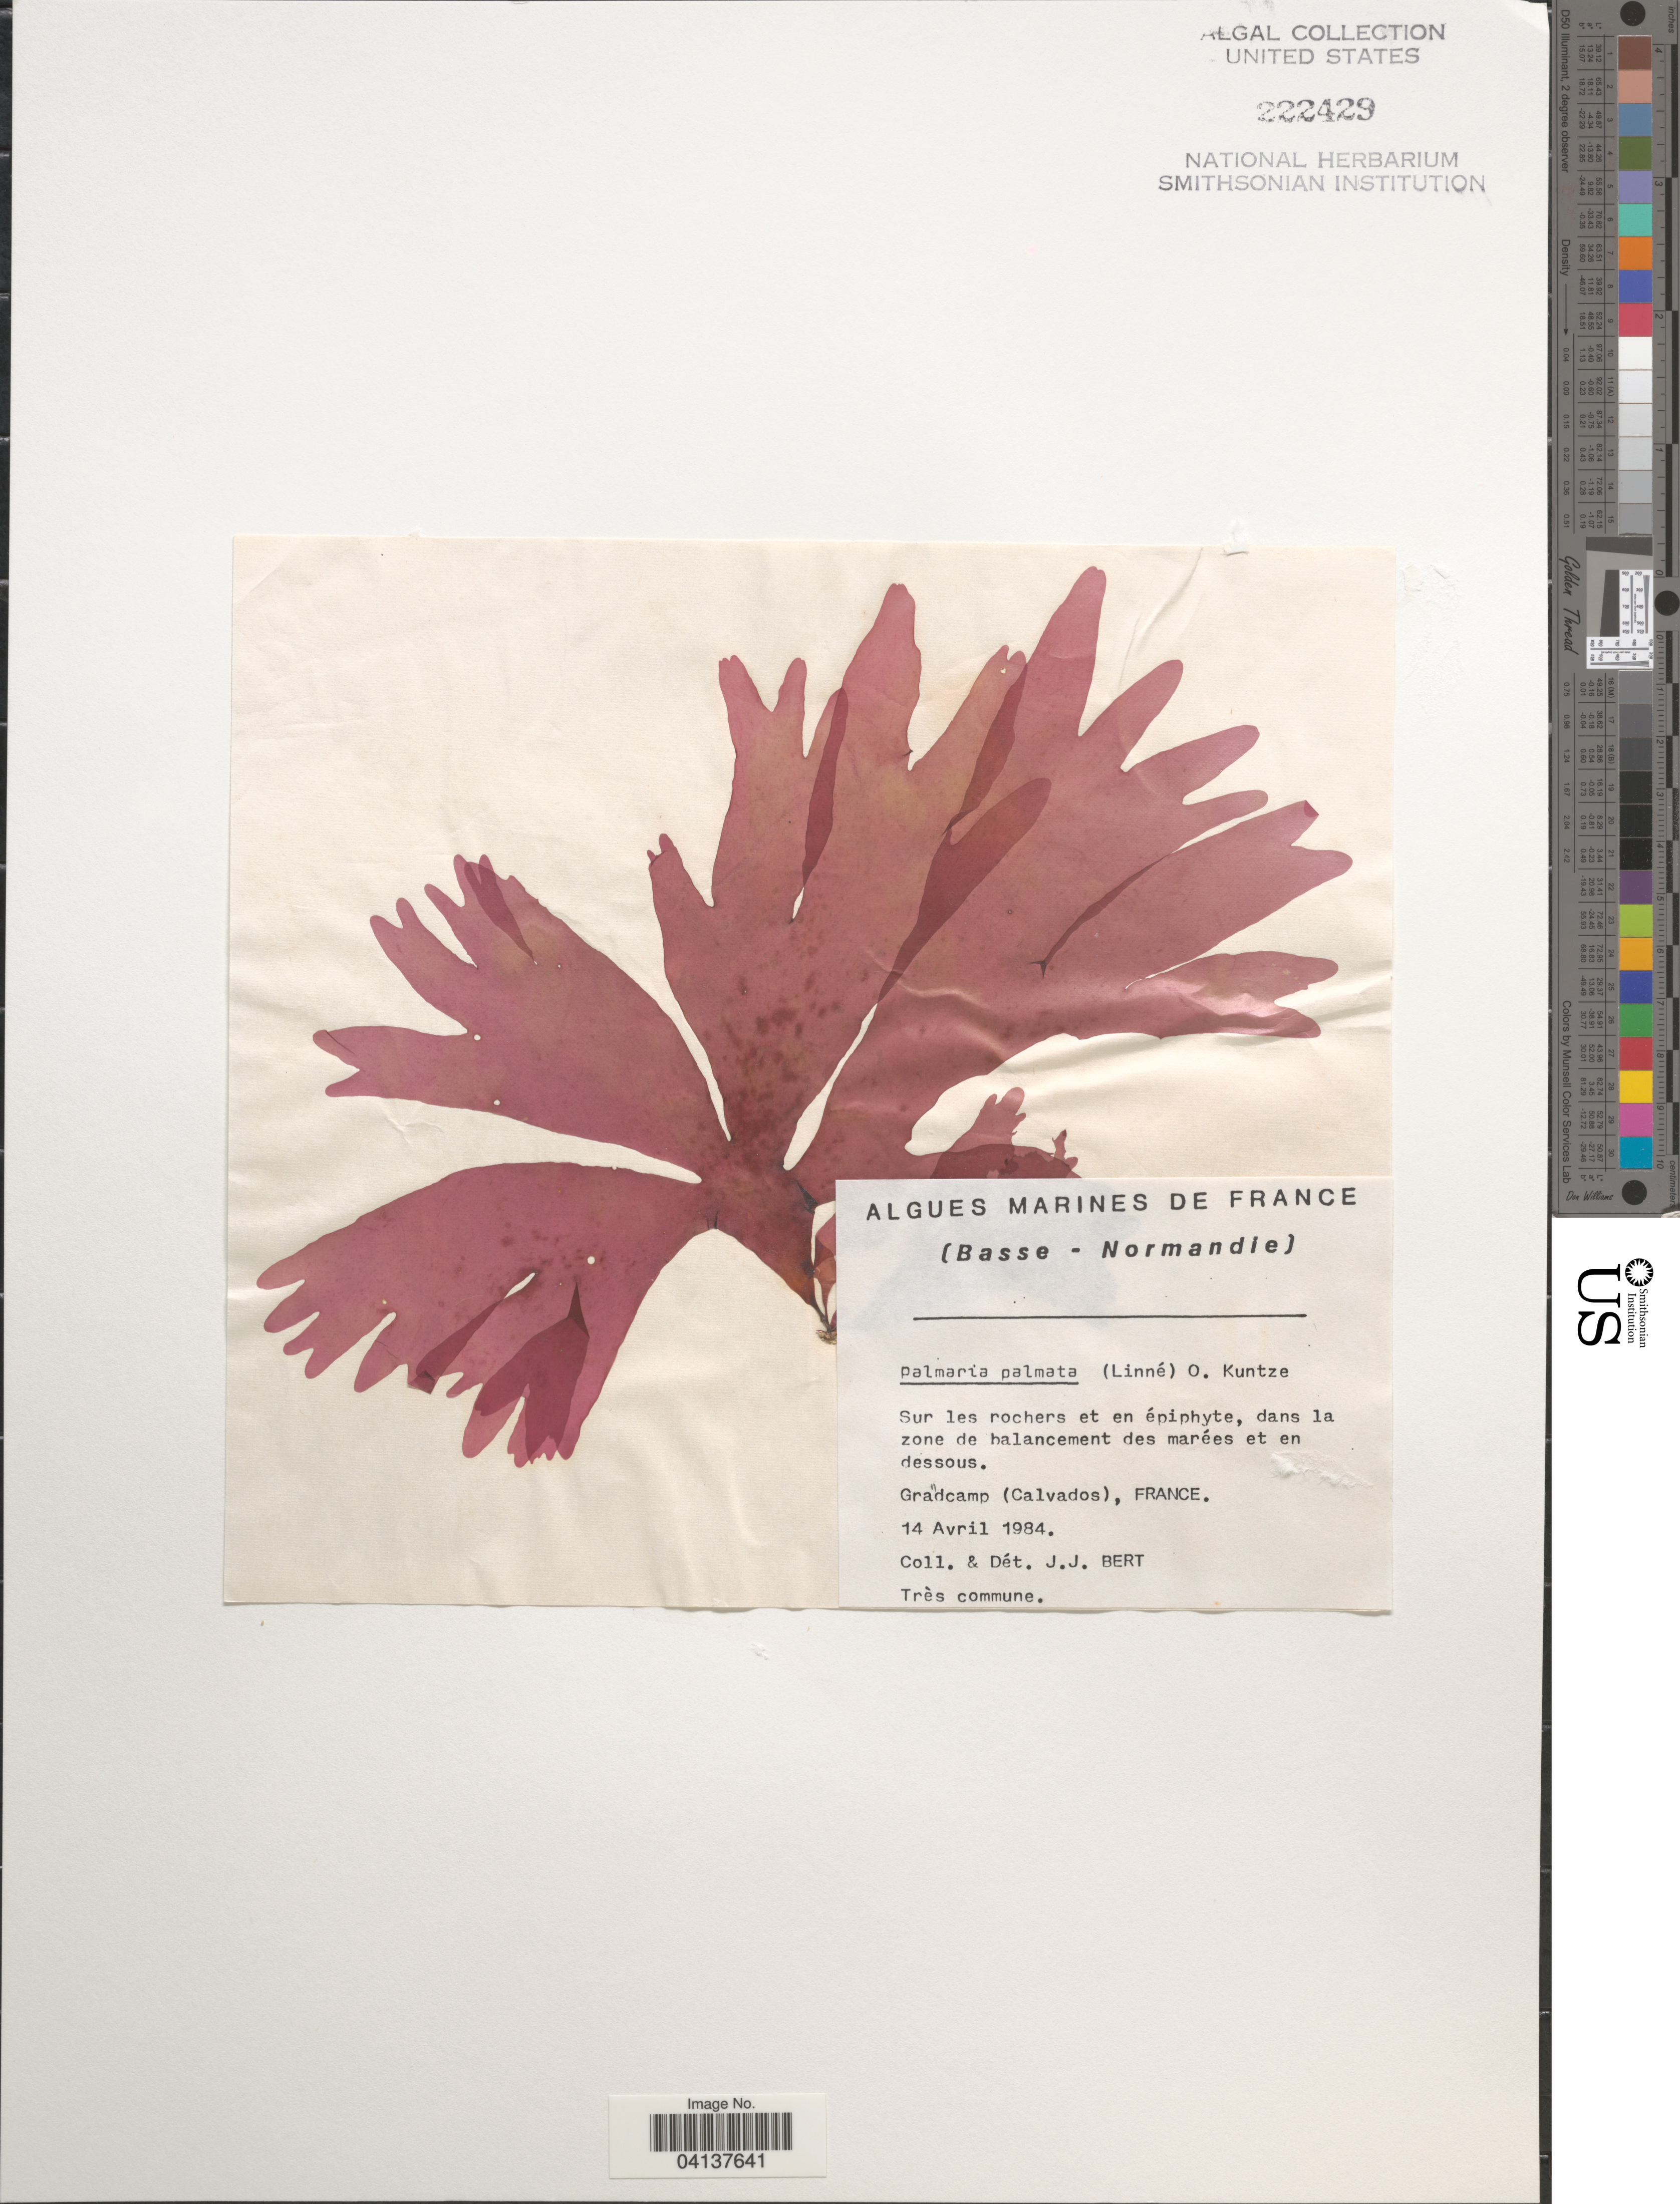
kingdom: Plantae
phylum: Rhodophyta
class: Florideophyceae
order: Palmariales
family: Palmariaceae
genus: Palmaria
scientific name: Palmaria palmata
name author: (L.) F. Weber & D. Mohr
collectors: J. Bert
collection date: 1984-04-14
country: France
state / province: Normandie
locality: Grandcamp (Calvados).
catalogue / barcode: US 222429